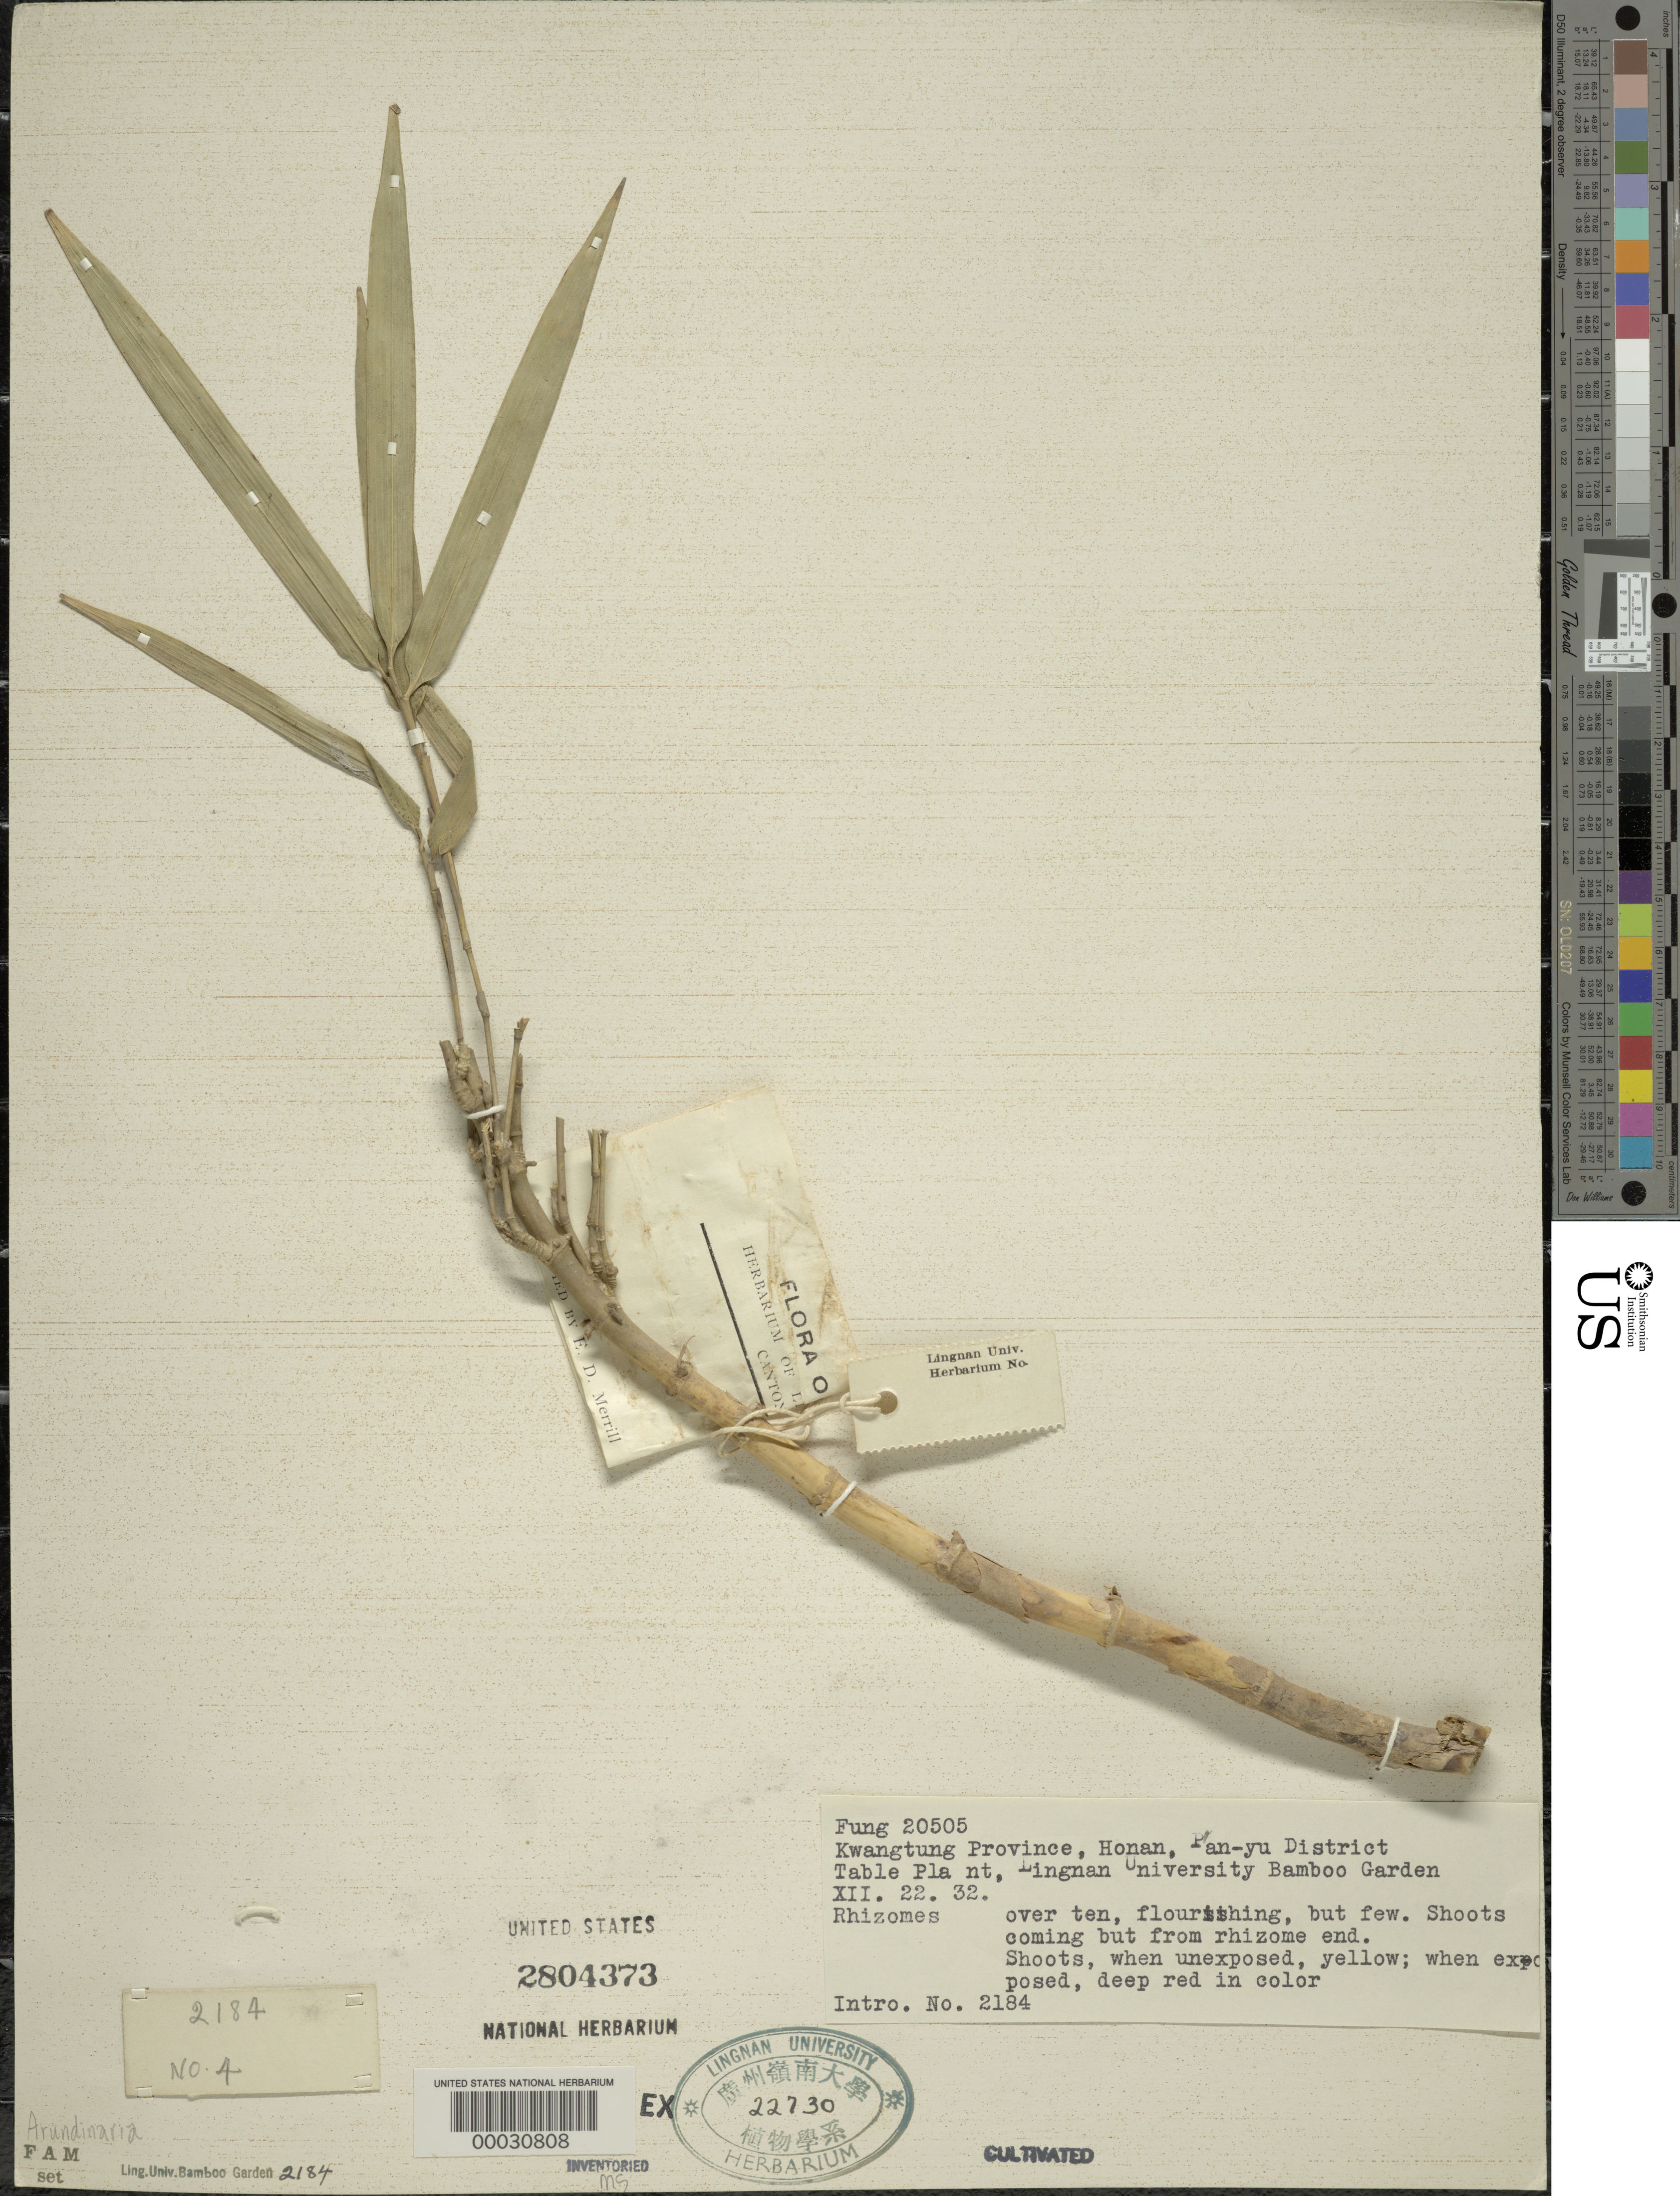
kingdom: Plantae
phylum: Tracheophyta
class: Liliopsida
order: Poales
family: Poaceae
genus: Arundinaria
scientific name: Arundinaria sp.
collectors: H. L. Fung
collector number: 20505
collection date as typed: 22 Dec 1932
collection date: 1932-12-22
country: China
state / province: Guangdong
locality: Lingnan university bamboo garden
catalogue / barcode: US 2804373